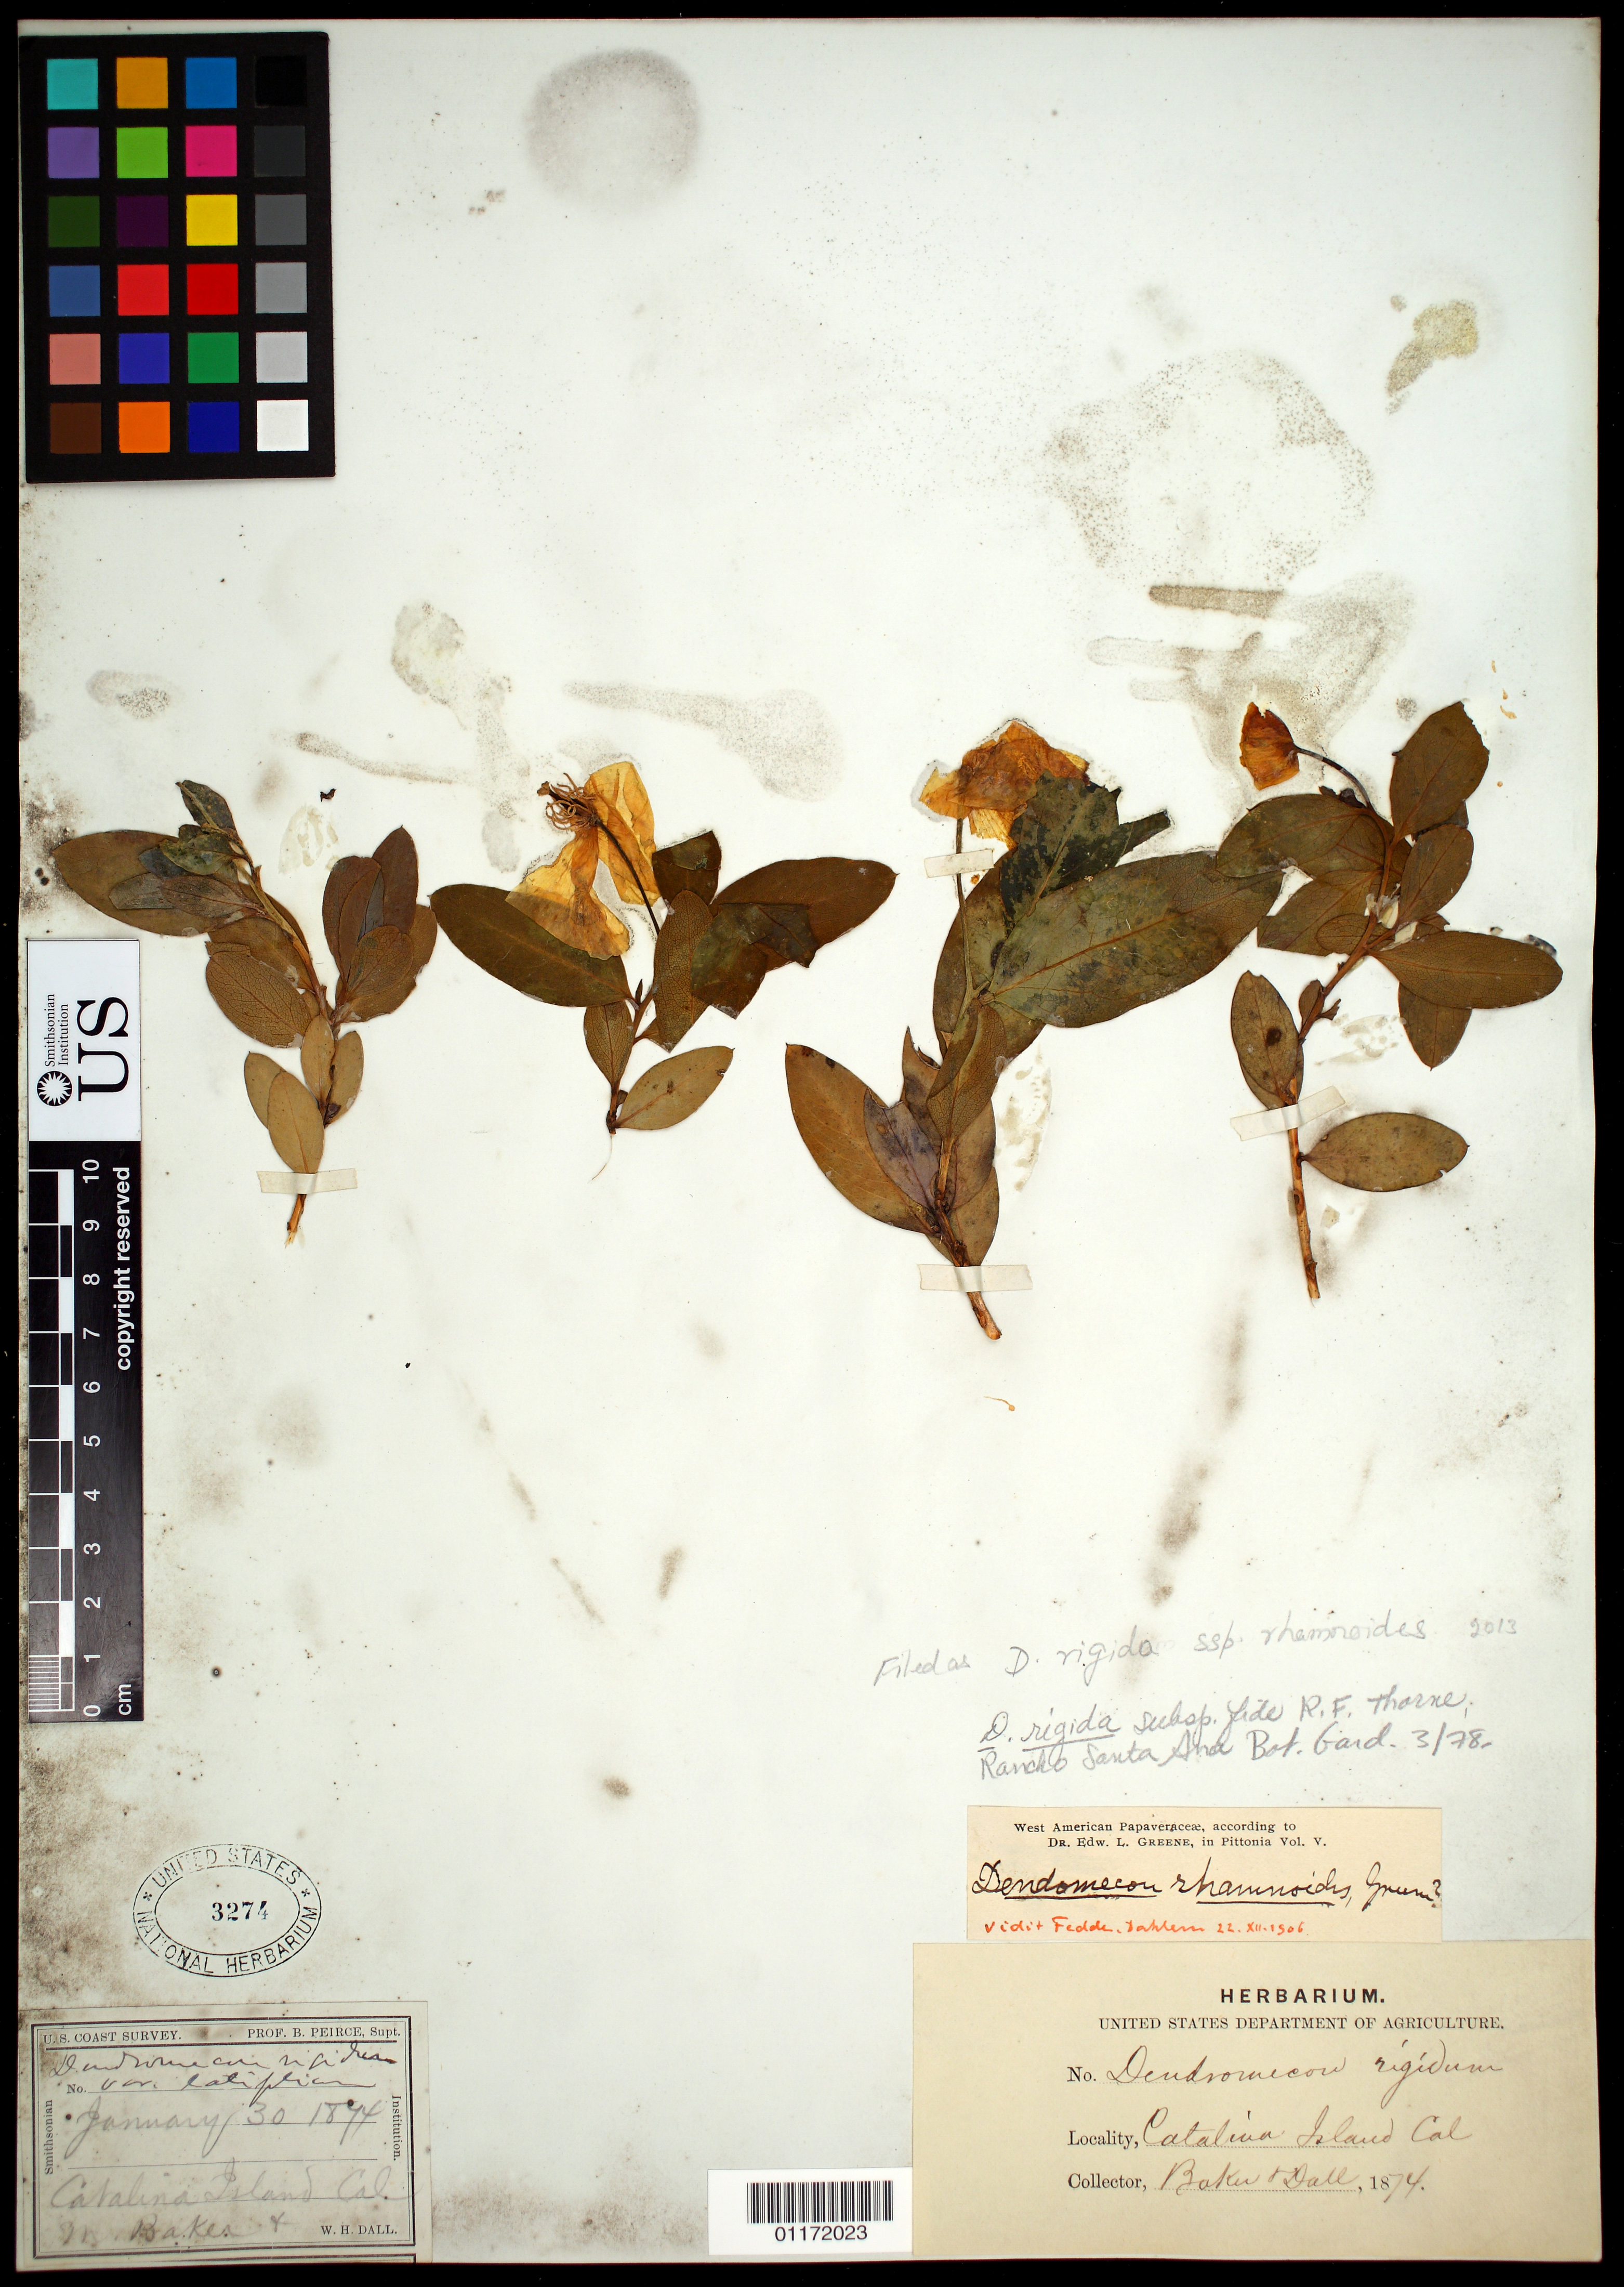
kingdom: Plantae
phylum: Tracheophyta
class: Magnoliopsida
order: Ranunculales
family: Papaveraceae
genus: Dendromecon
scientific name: Dendromecon rigida subsp. rhamnoides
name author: (Greene) Thorne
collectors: M. A. Baker & W. Dall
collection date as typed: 30 Jan 1874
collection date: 1874-01-30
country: United States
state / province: California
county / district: Los Angeles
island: Catalina Island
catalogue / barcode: US 3274